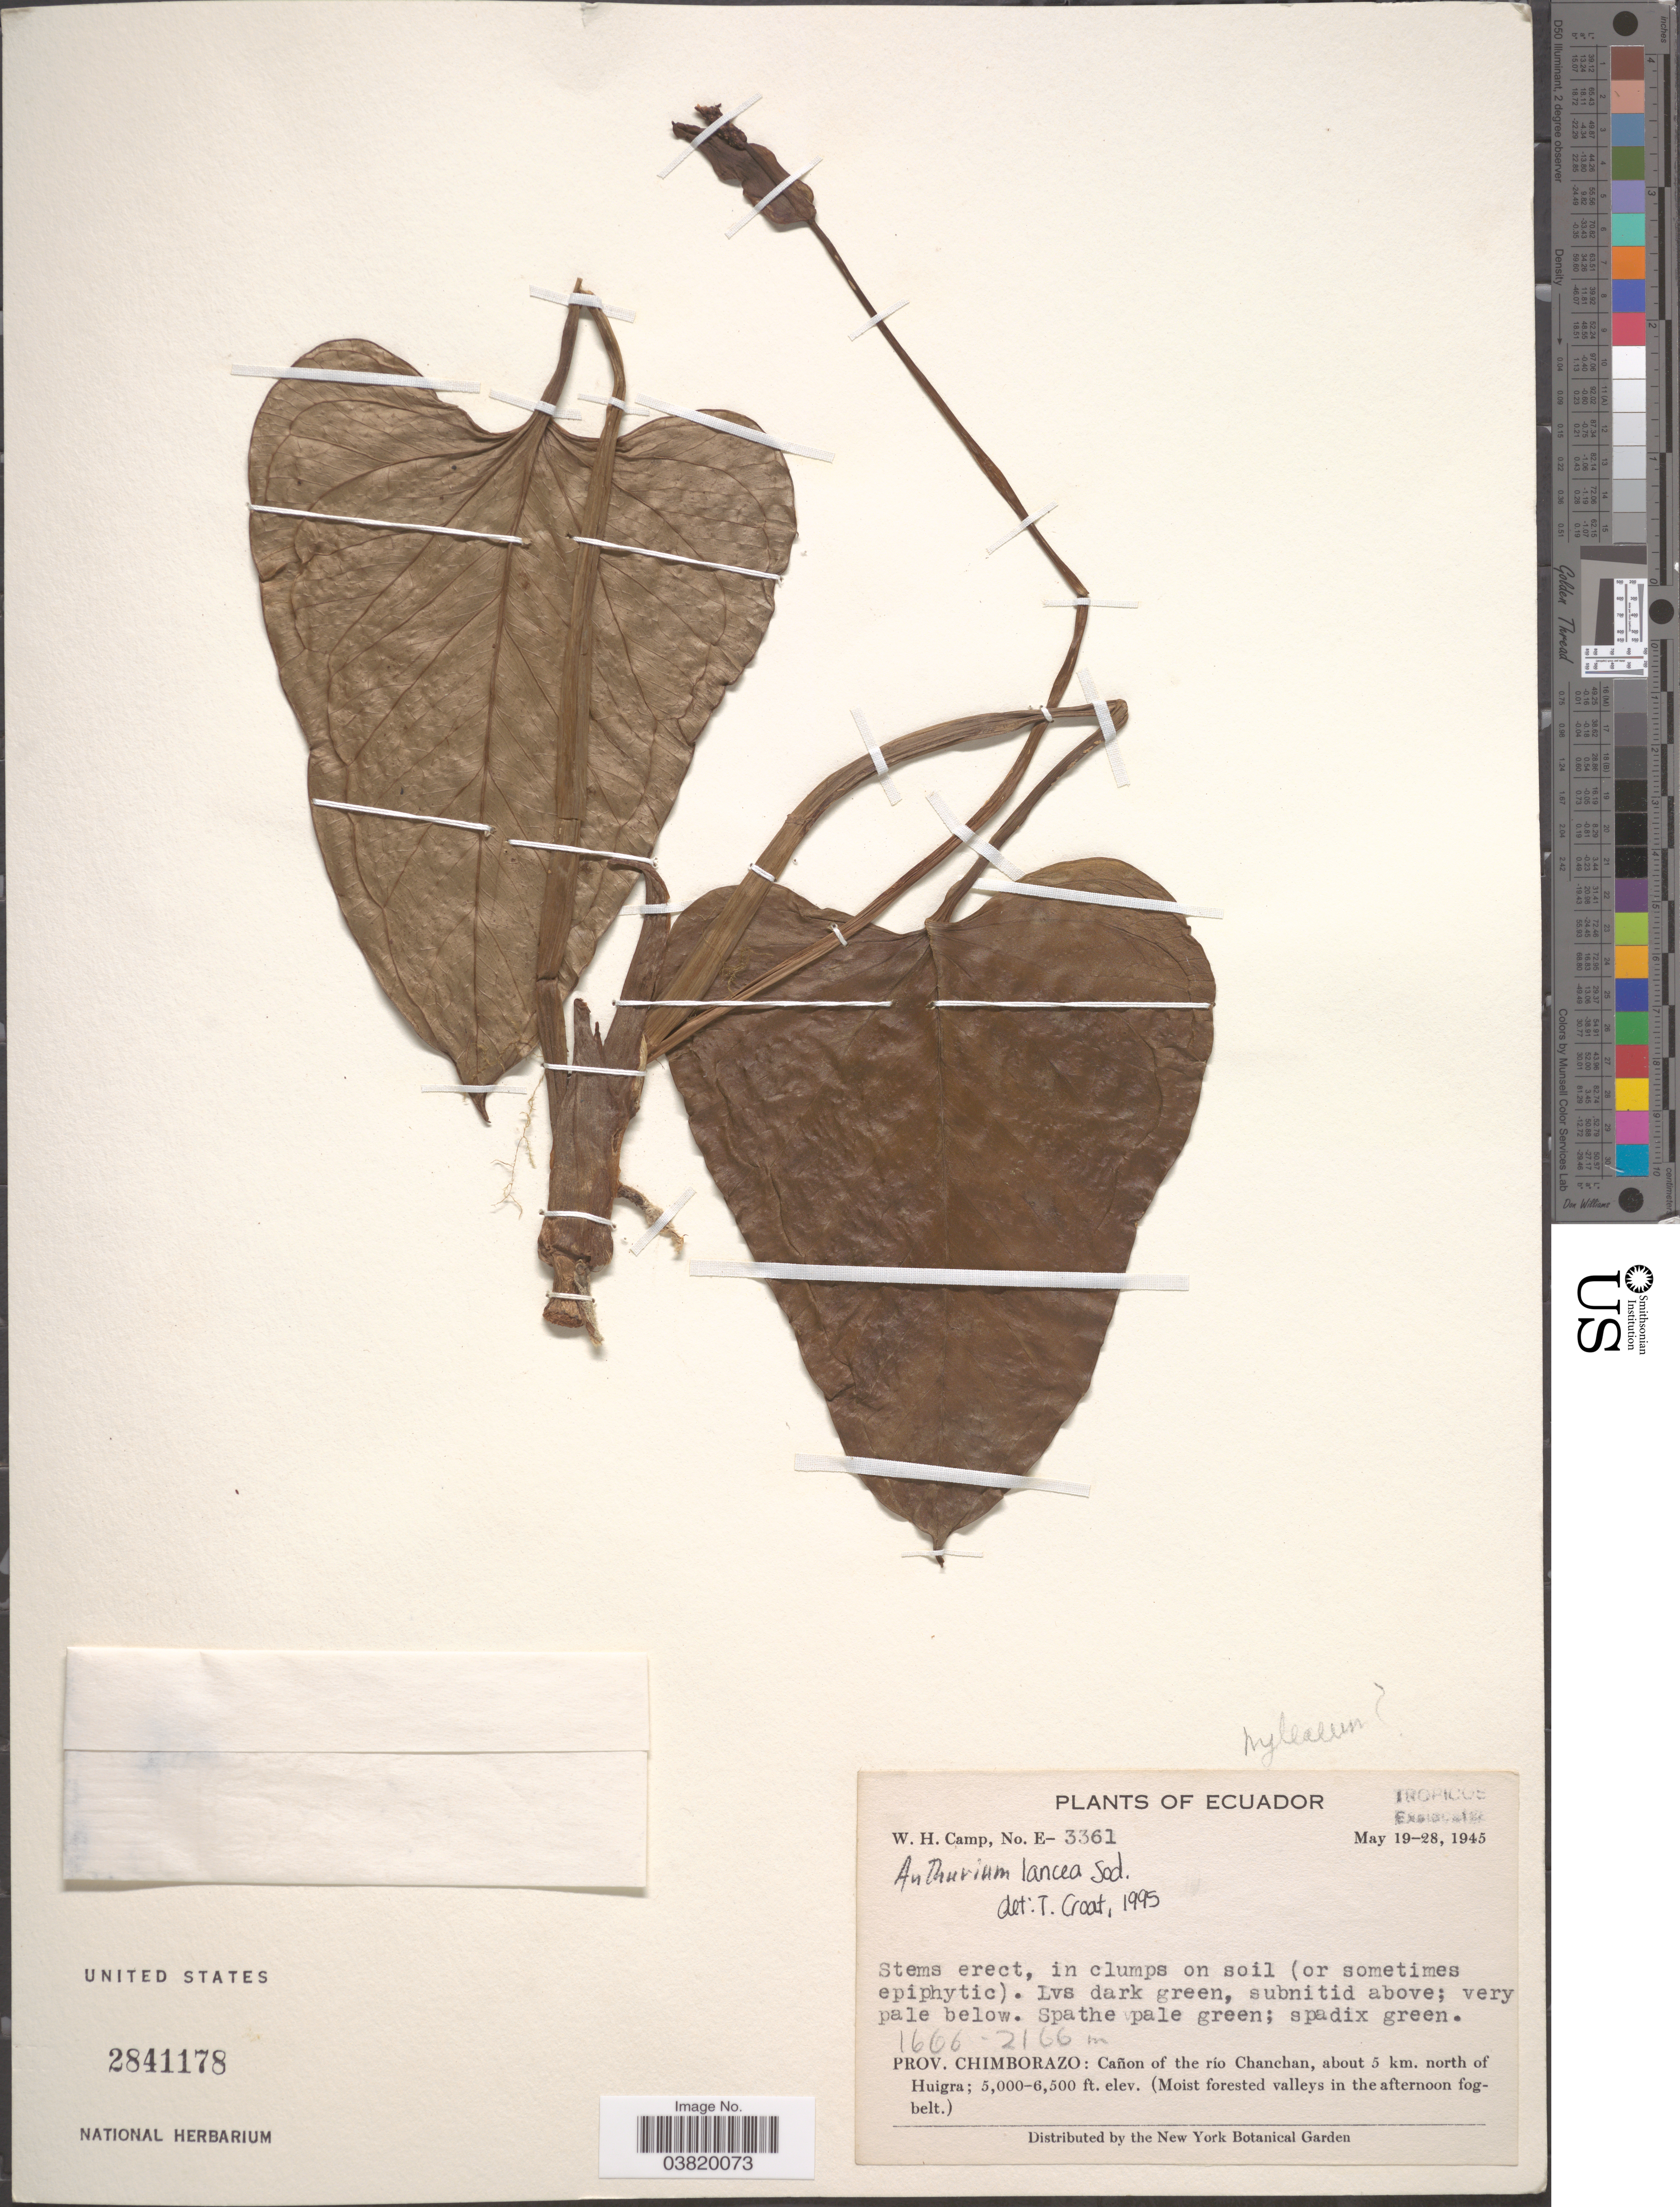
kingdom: Plantae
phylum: Tracheophyta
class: Liliopsida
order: Alismatales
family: Araceae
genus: Anthurium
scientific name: Anthurium lancea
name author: Sodiro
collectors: W. H. Camp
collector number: E-3361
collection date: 1945-05-19/1945-05-28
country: Ecuador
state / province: Chimborazo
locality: Cañon of the río Chanchan, about 5 km. north of Huigra.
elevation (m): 1524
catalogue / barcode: US 2841178